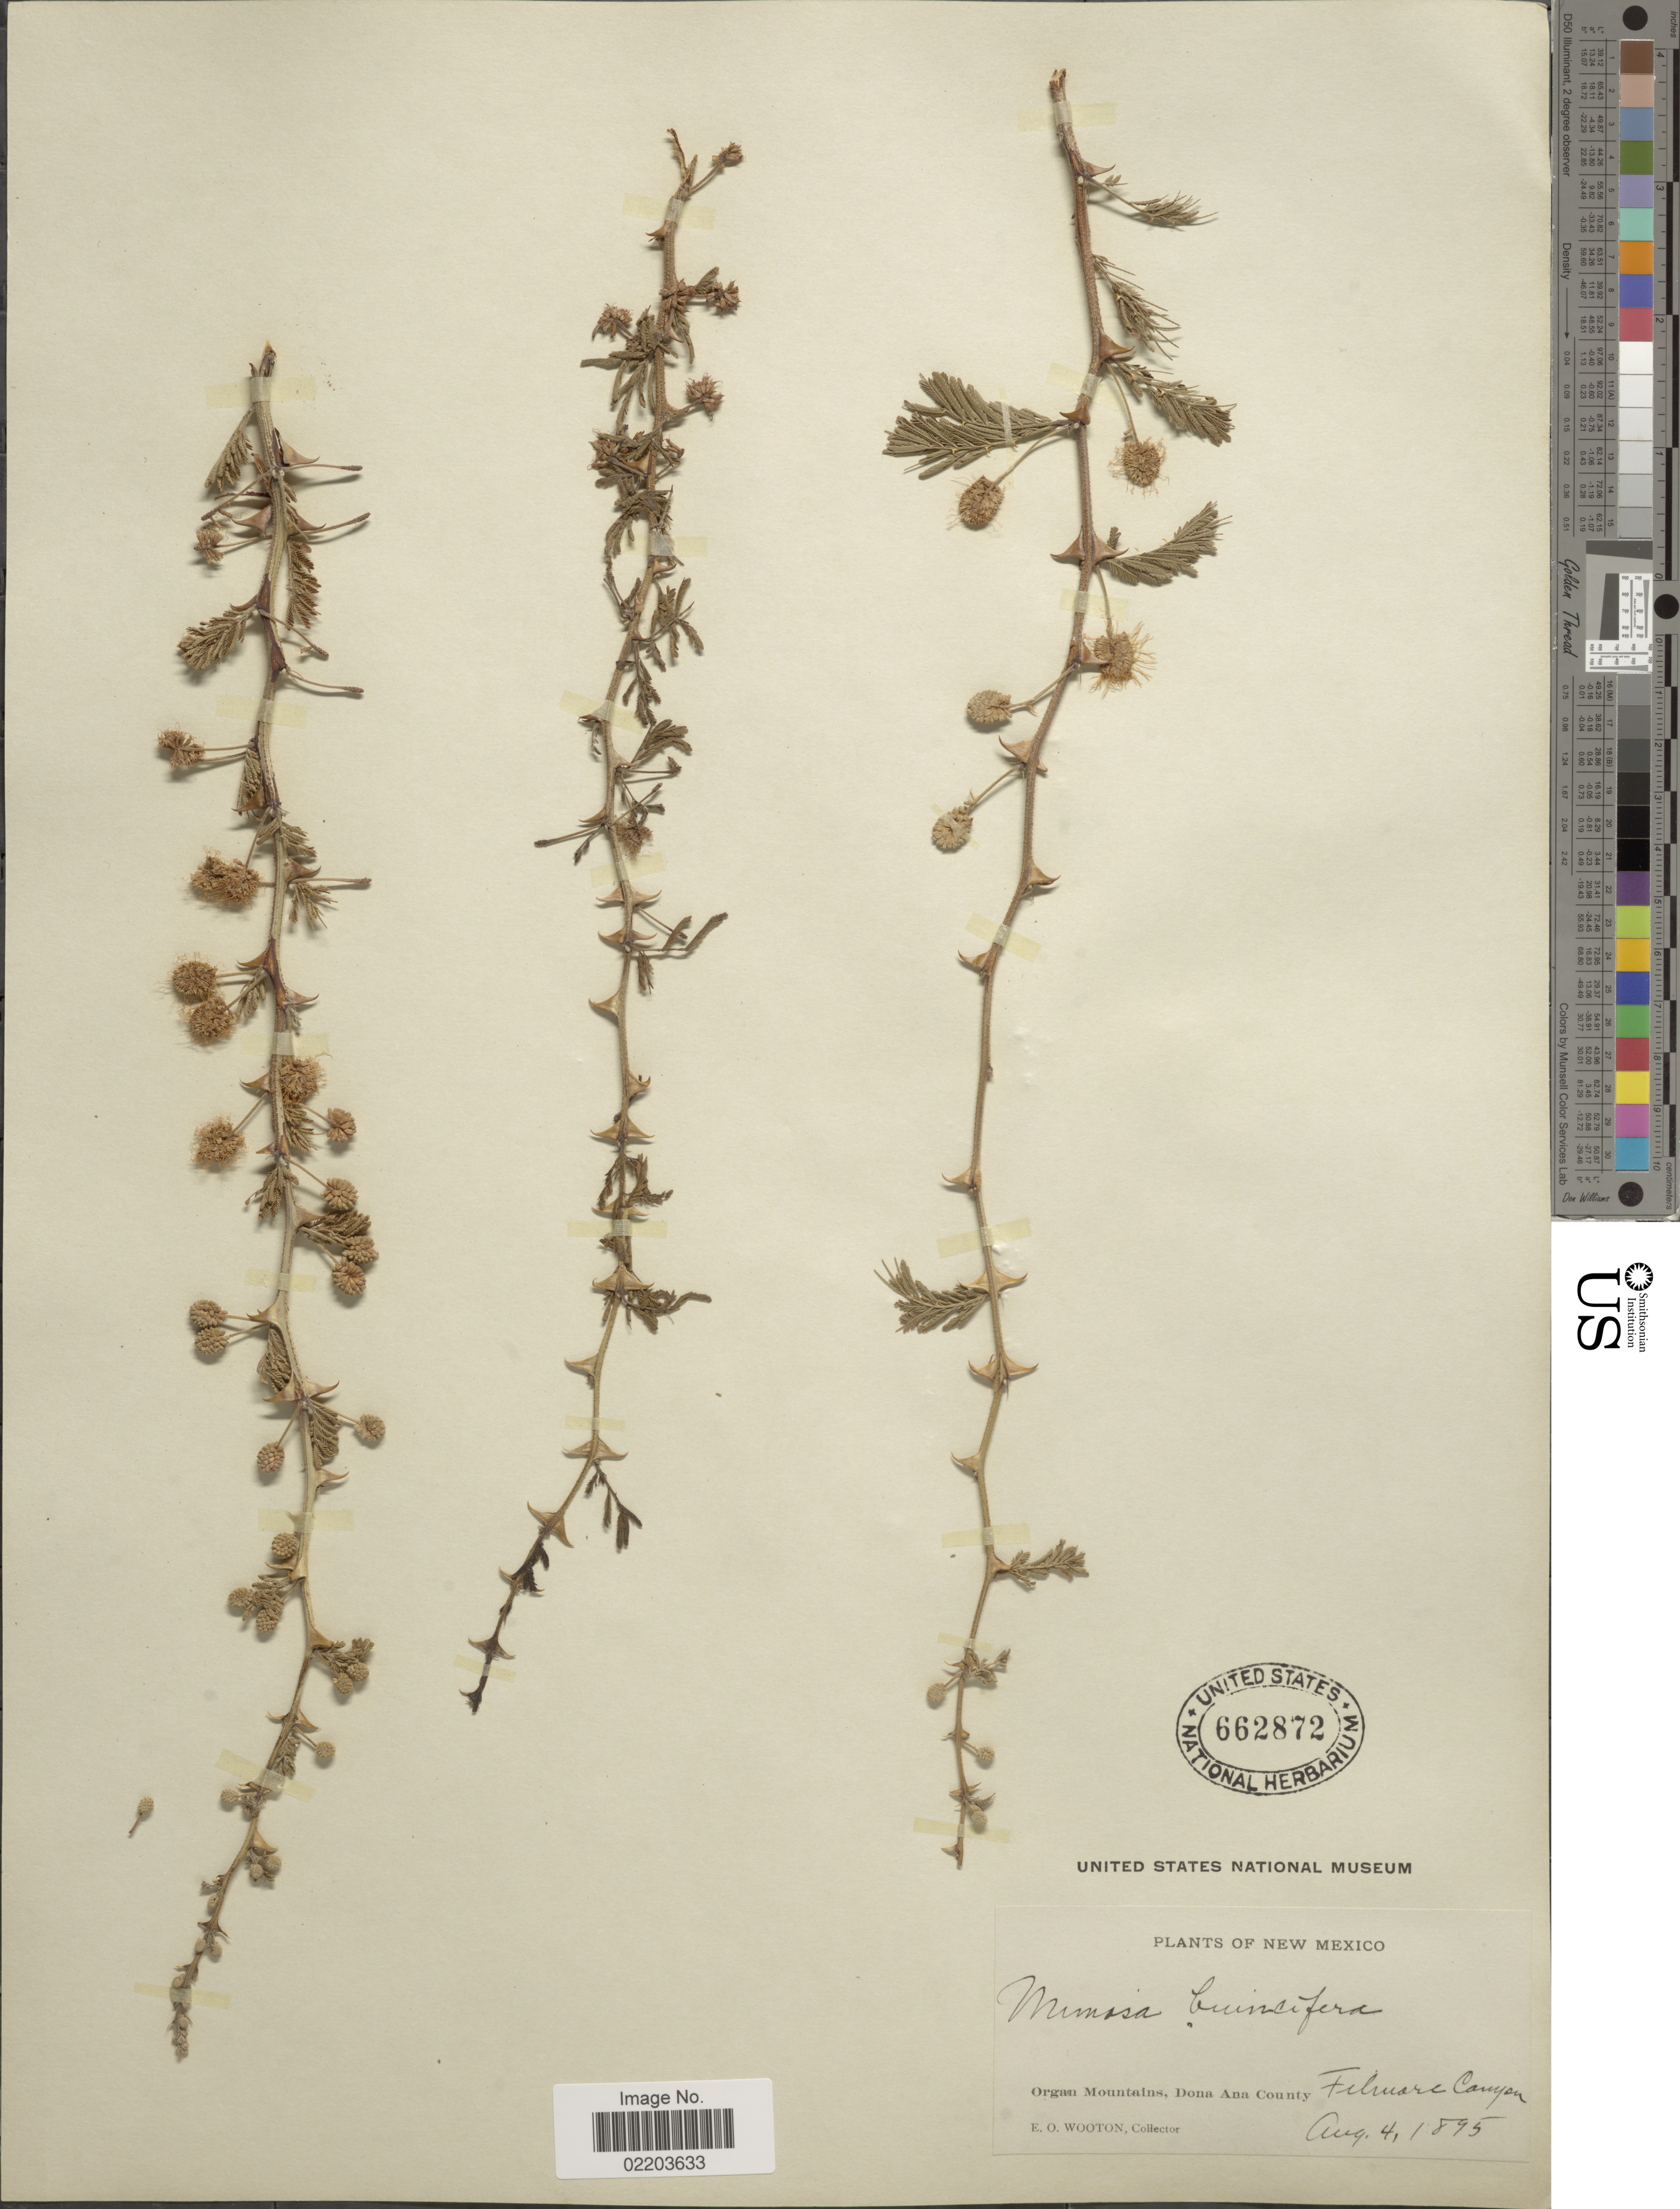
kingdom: Plantae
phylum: Tracheophyta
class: Magnoliopsida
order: Fabales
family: Fabaceae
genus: Mimosa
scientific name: Mimosa biuncifera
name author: Benth.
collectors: E. O. Wooton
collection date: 1895-08-04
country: United States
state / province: New Mexico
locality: Organ Mountains, Dona Ana County, Felmore Canyon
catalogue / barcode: US 662872